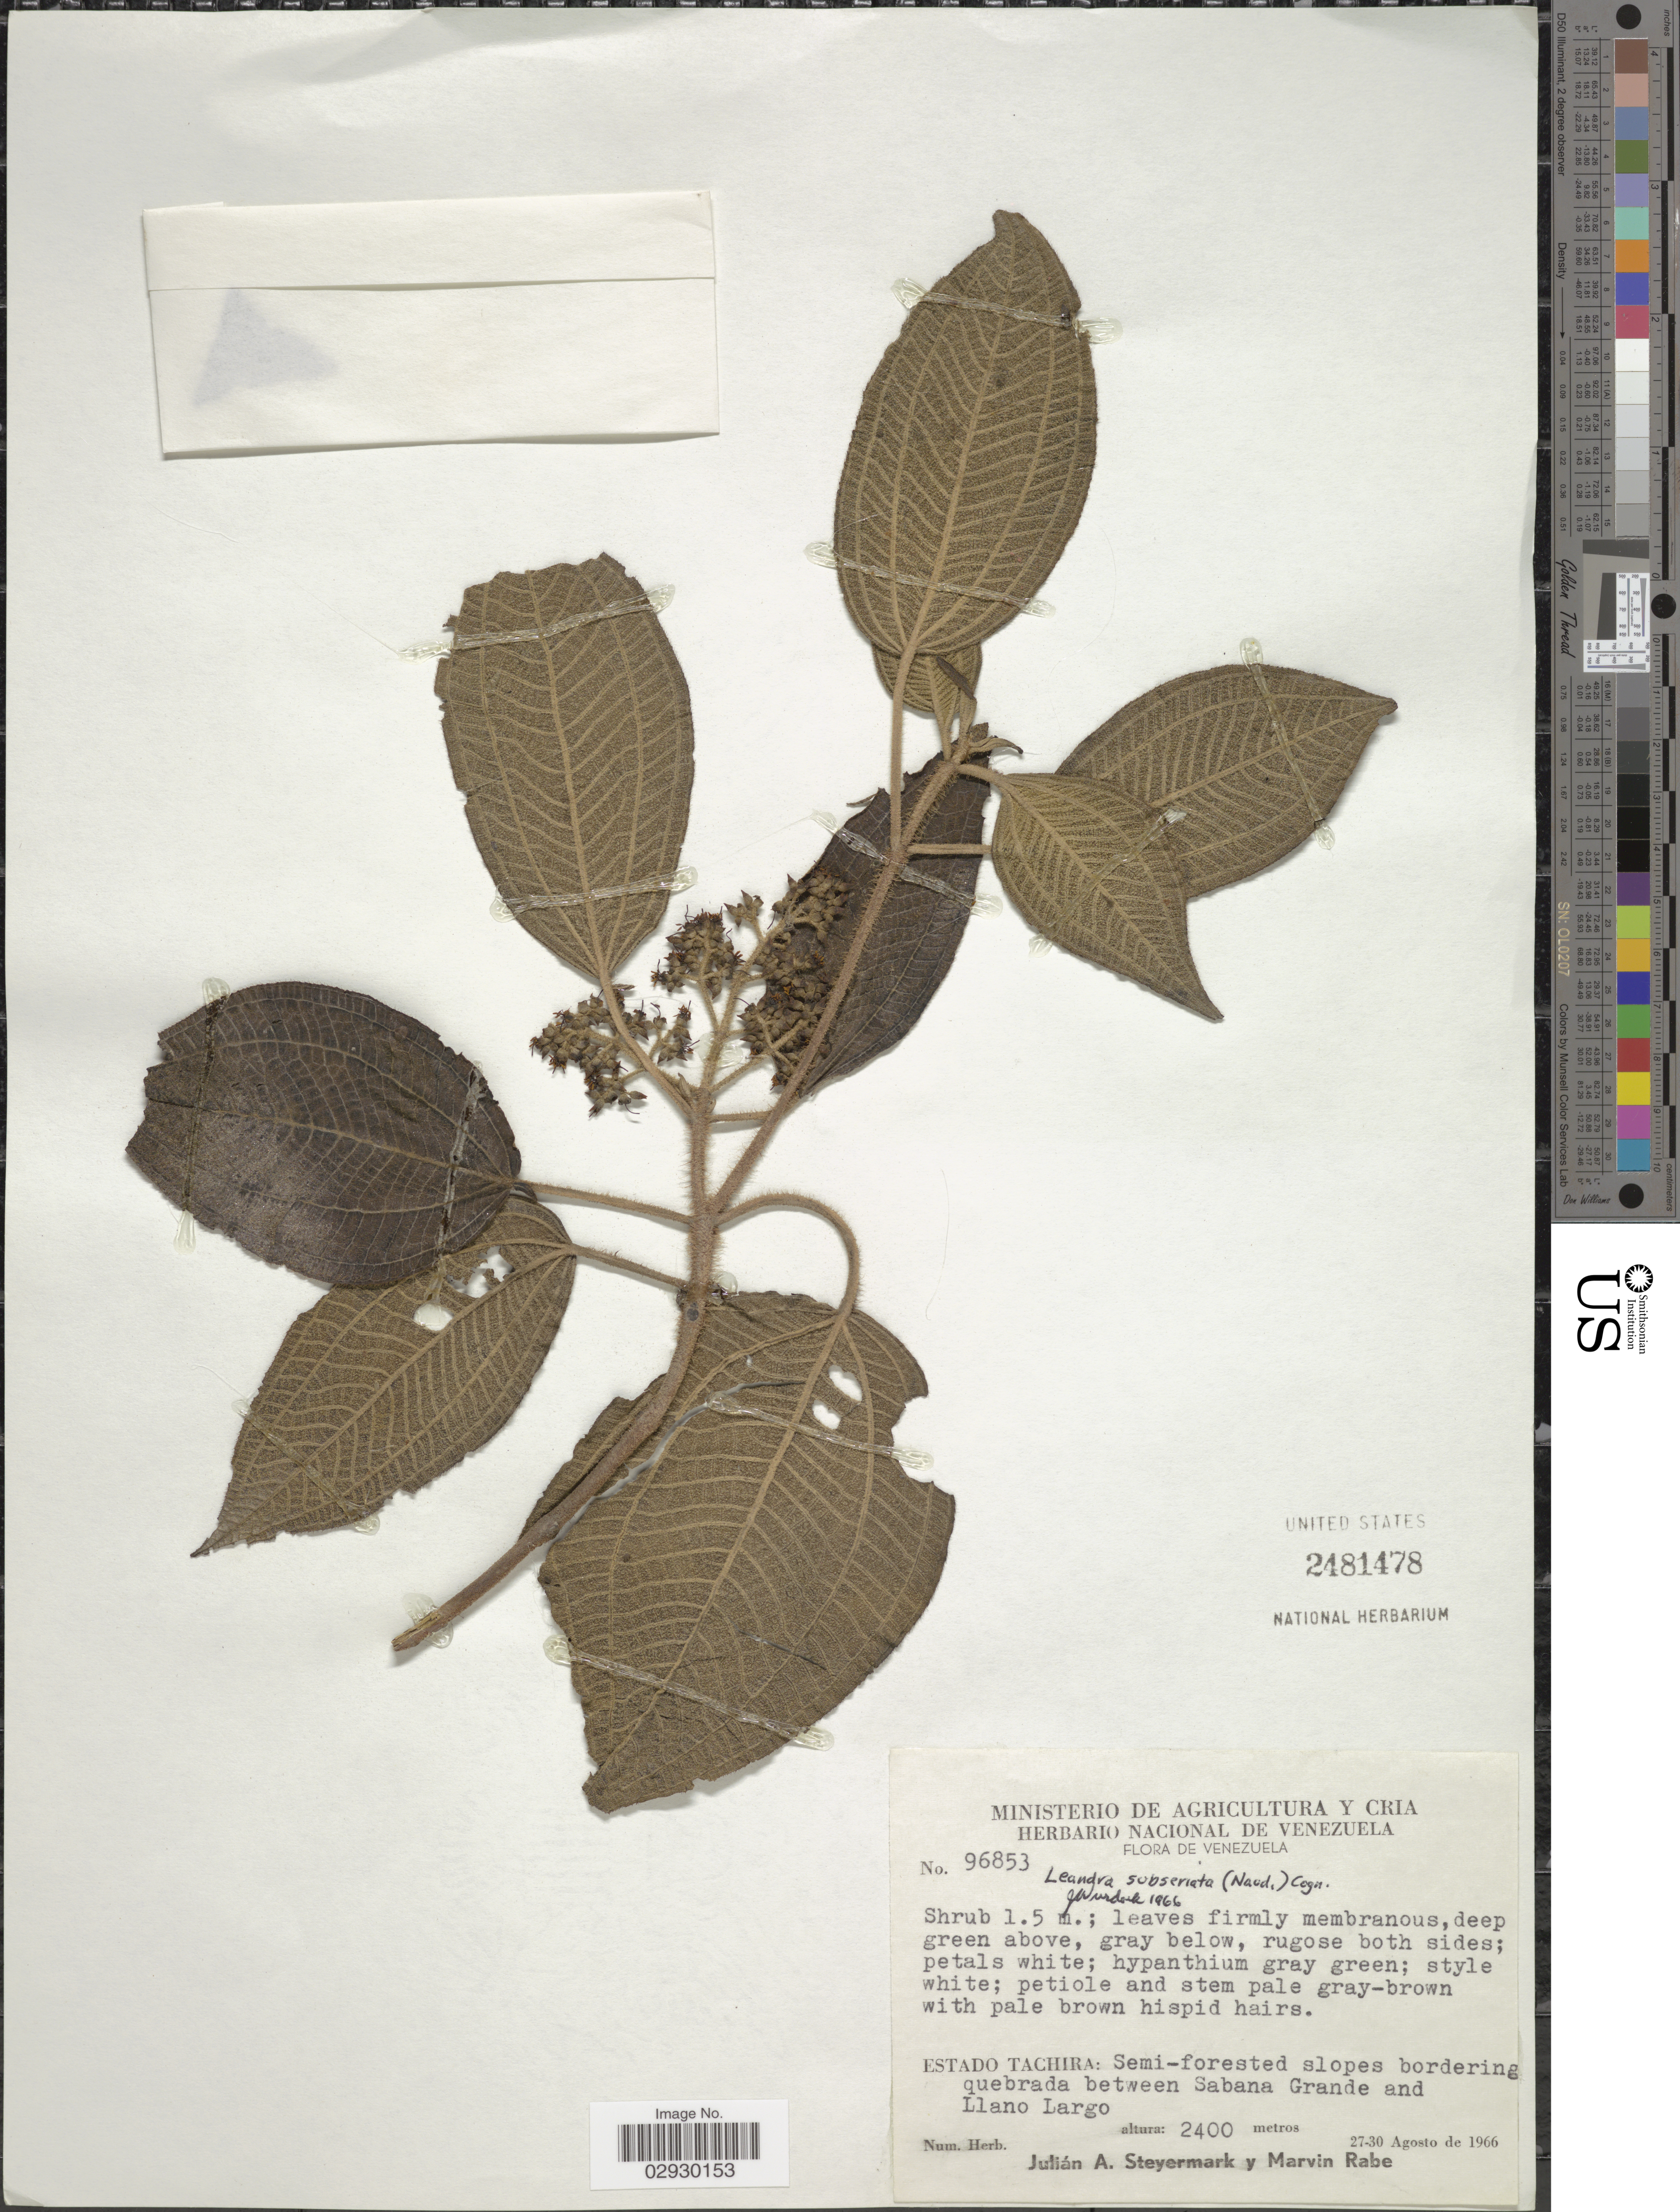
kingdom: Plantae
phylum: Tracheophyta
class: Magnoliopsida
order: Myrtales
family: Melastomataceae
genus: Leandra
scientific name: Leandra subseriata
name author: (Naudin) Cogn.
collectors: J. Steyermark & M. Rabe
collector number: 96853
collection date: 1966-08-27/1966-08-30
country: Venezuela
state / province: Tachira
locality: Semi-forested slopes bordering quebrada between Sabana Grande and Llano Largo.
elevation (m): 2400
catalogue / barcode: US 2481478